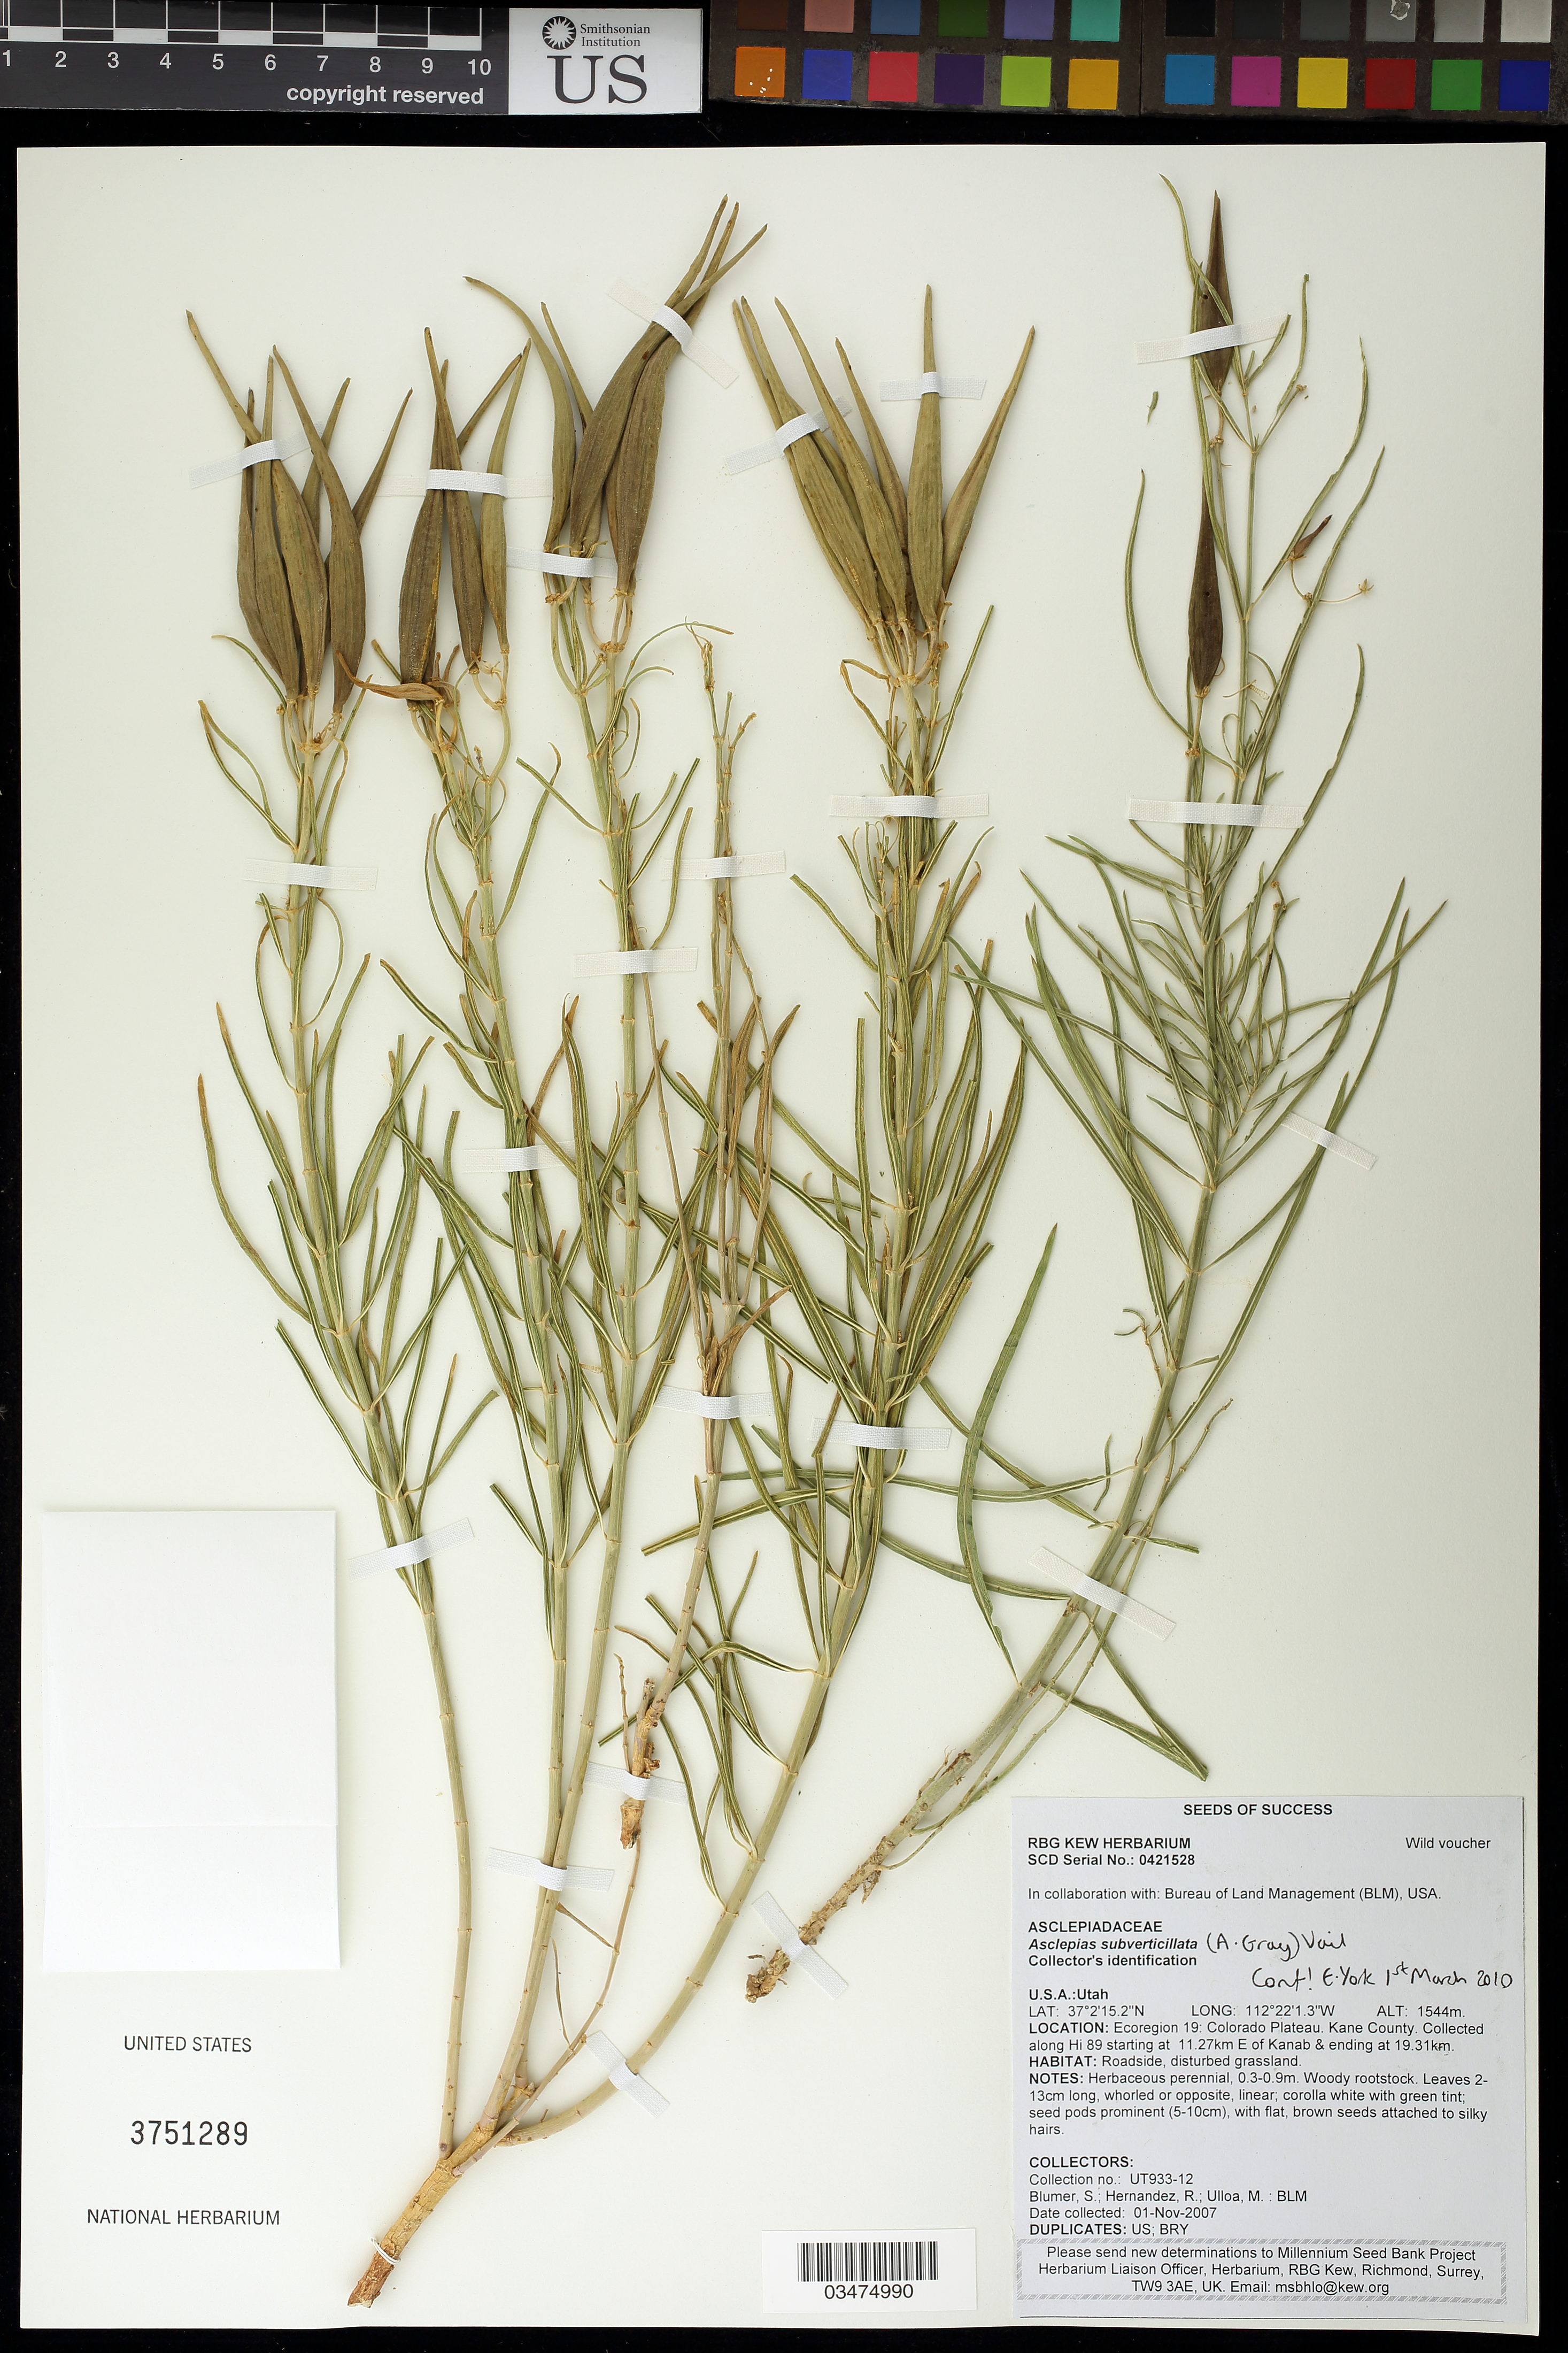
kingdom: Plantae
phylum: Tracheophyta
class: Magnoliopsida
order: Gentianales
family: Apocynaceae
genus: Asclepias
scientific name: Asclepias subverticillata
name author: (A. Gray) Vail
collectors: S. Blumer, R. Hernandez & M. Ulloa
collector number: UT933-12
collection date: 2007-11-01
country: United States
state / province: Utah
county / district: Kane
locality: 11.27 km- 19.31 km E of Kanab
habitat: Roadside, disturbed grassland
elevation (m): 1544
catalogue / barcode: US 3751289